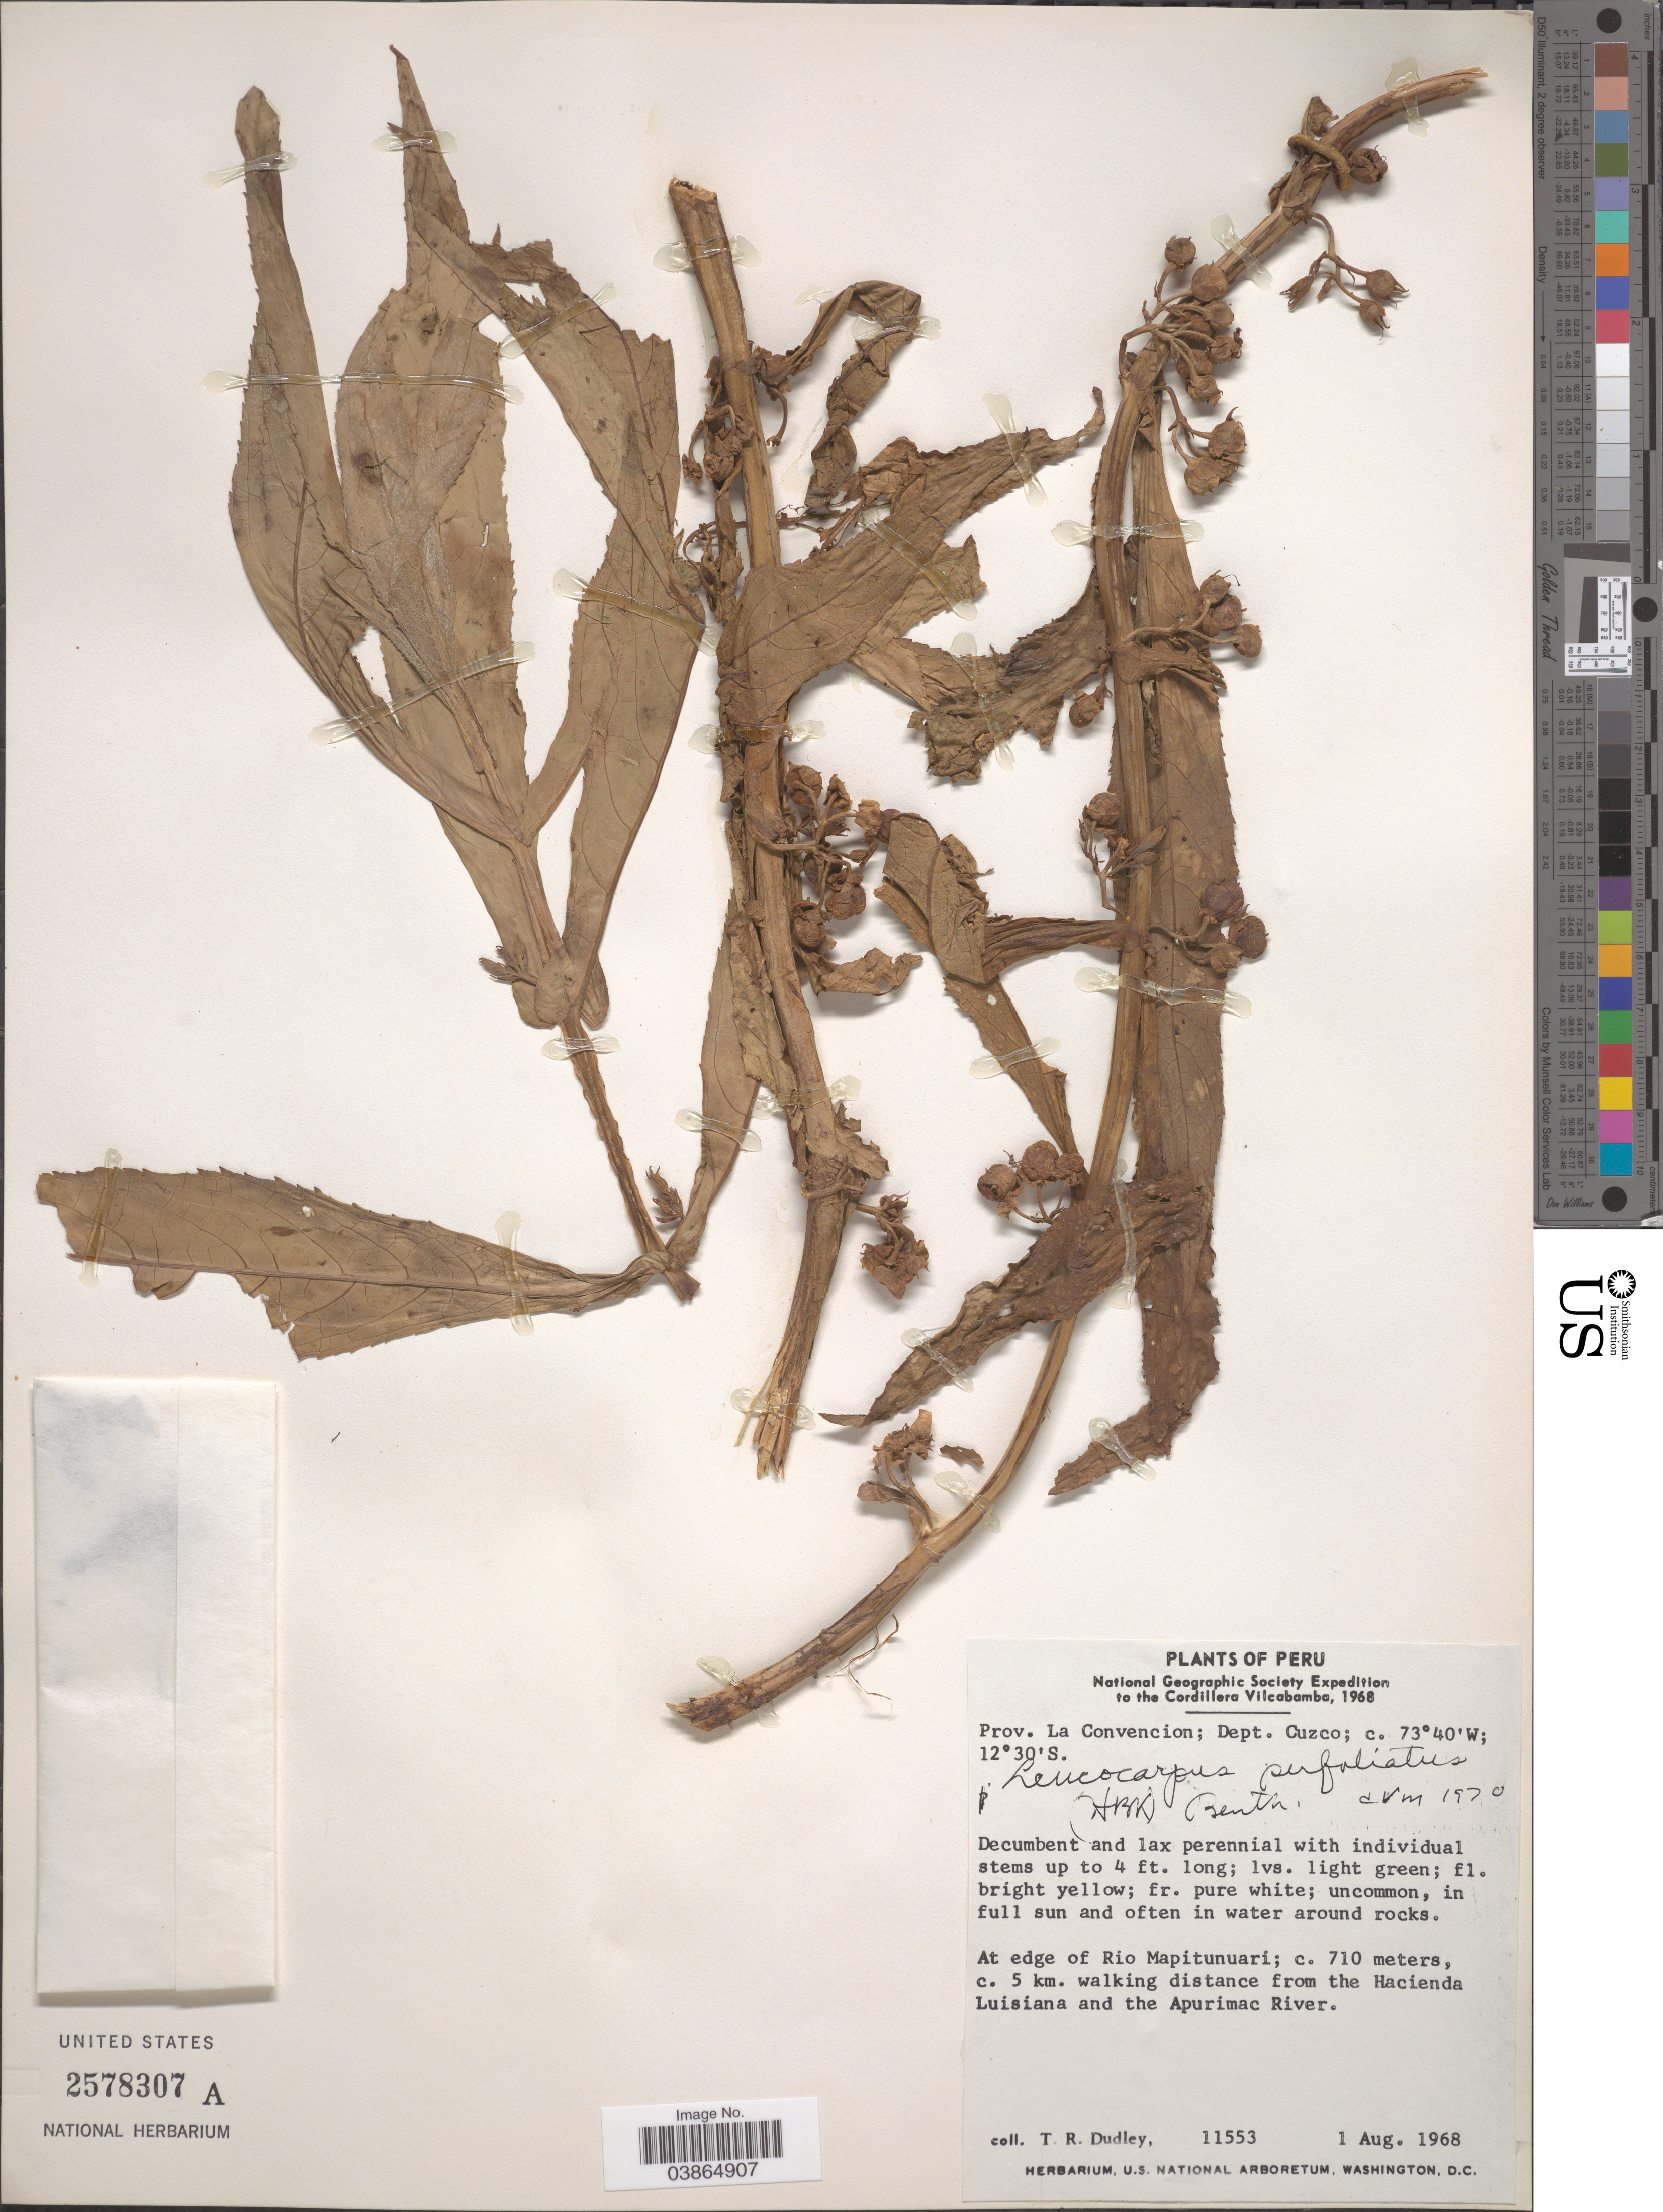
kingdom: Plantae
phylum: Tracheophyta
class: Magnoliopsida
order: Lamiales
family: Phrymaceae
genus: Leucocarpus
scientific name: Leucocarpus perfoliatus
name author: (Kunth) Benth.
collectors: T. R. Dudley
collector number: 11553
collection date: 1968-08-01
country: Peru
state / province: Cusco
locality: Prov. La Convencion; Dept. Cuzco. At edge of Rio Mapitunuari, c. 5 km. walking distance from the Hacienda Luisiana and the Apurimac River.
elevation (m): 710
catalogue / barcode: US 2578307A